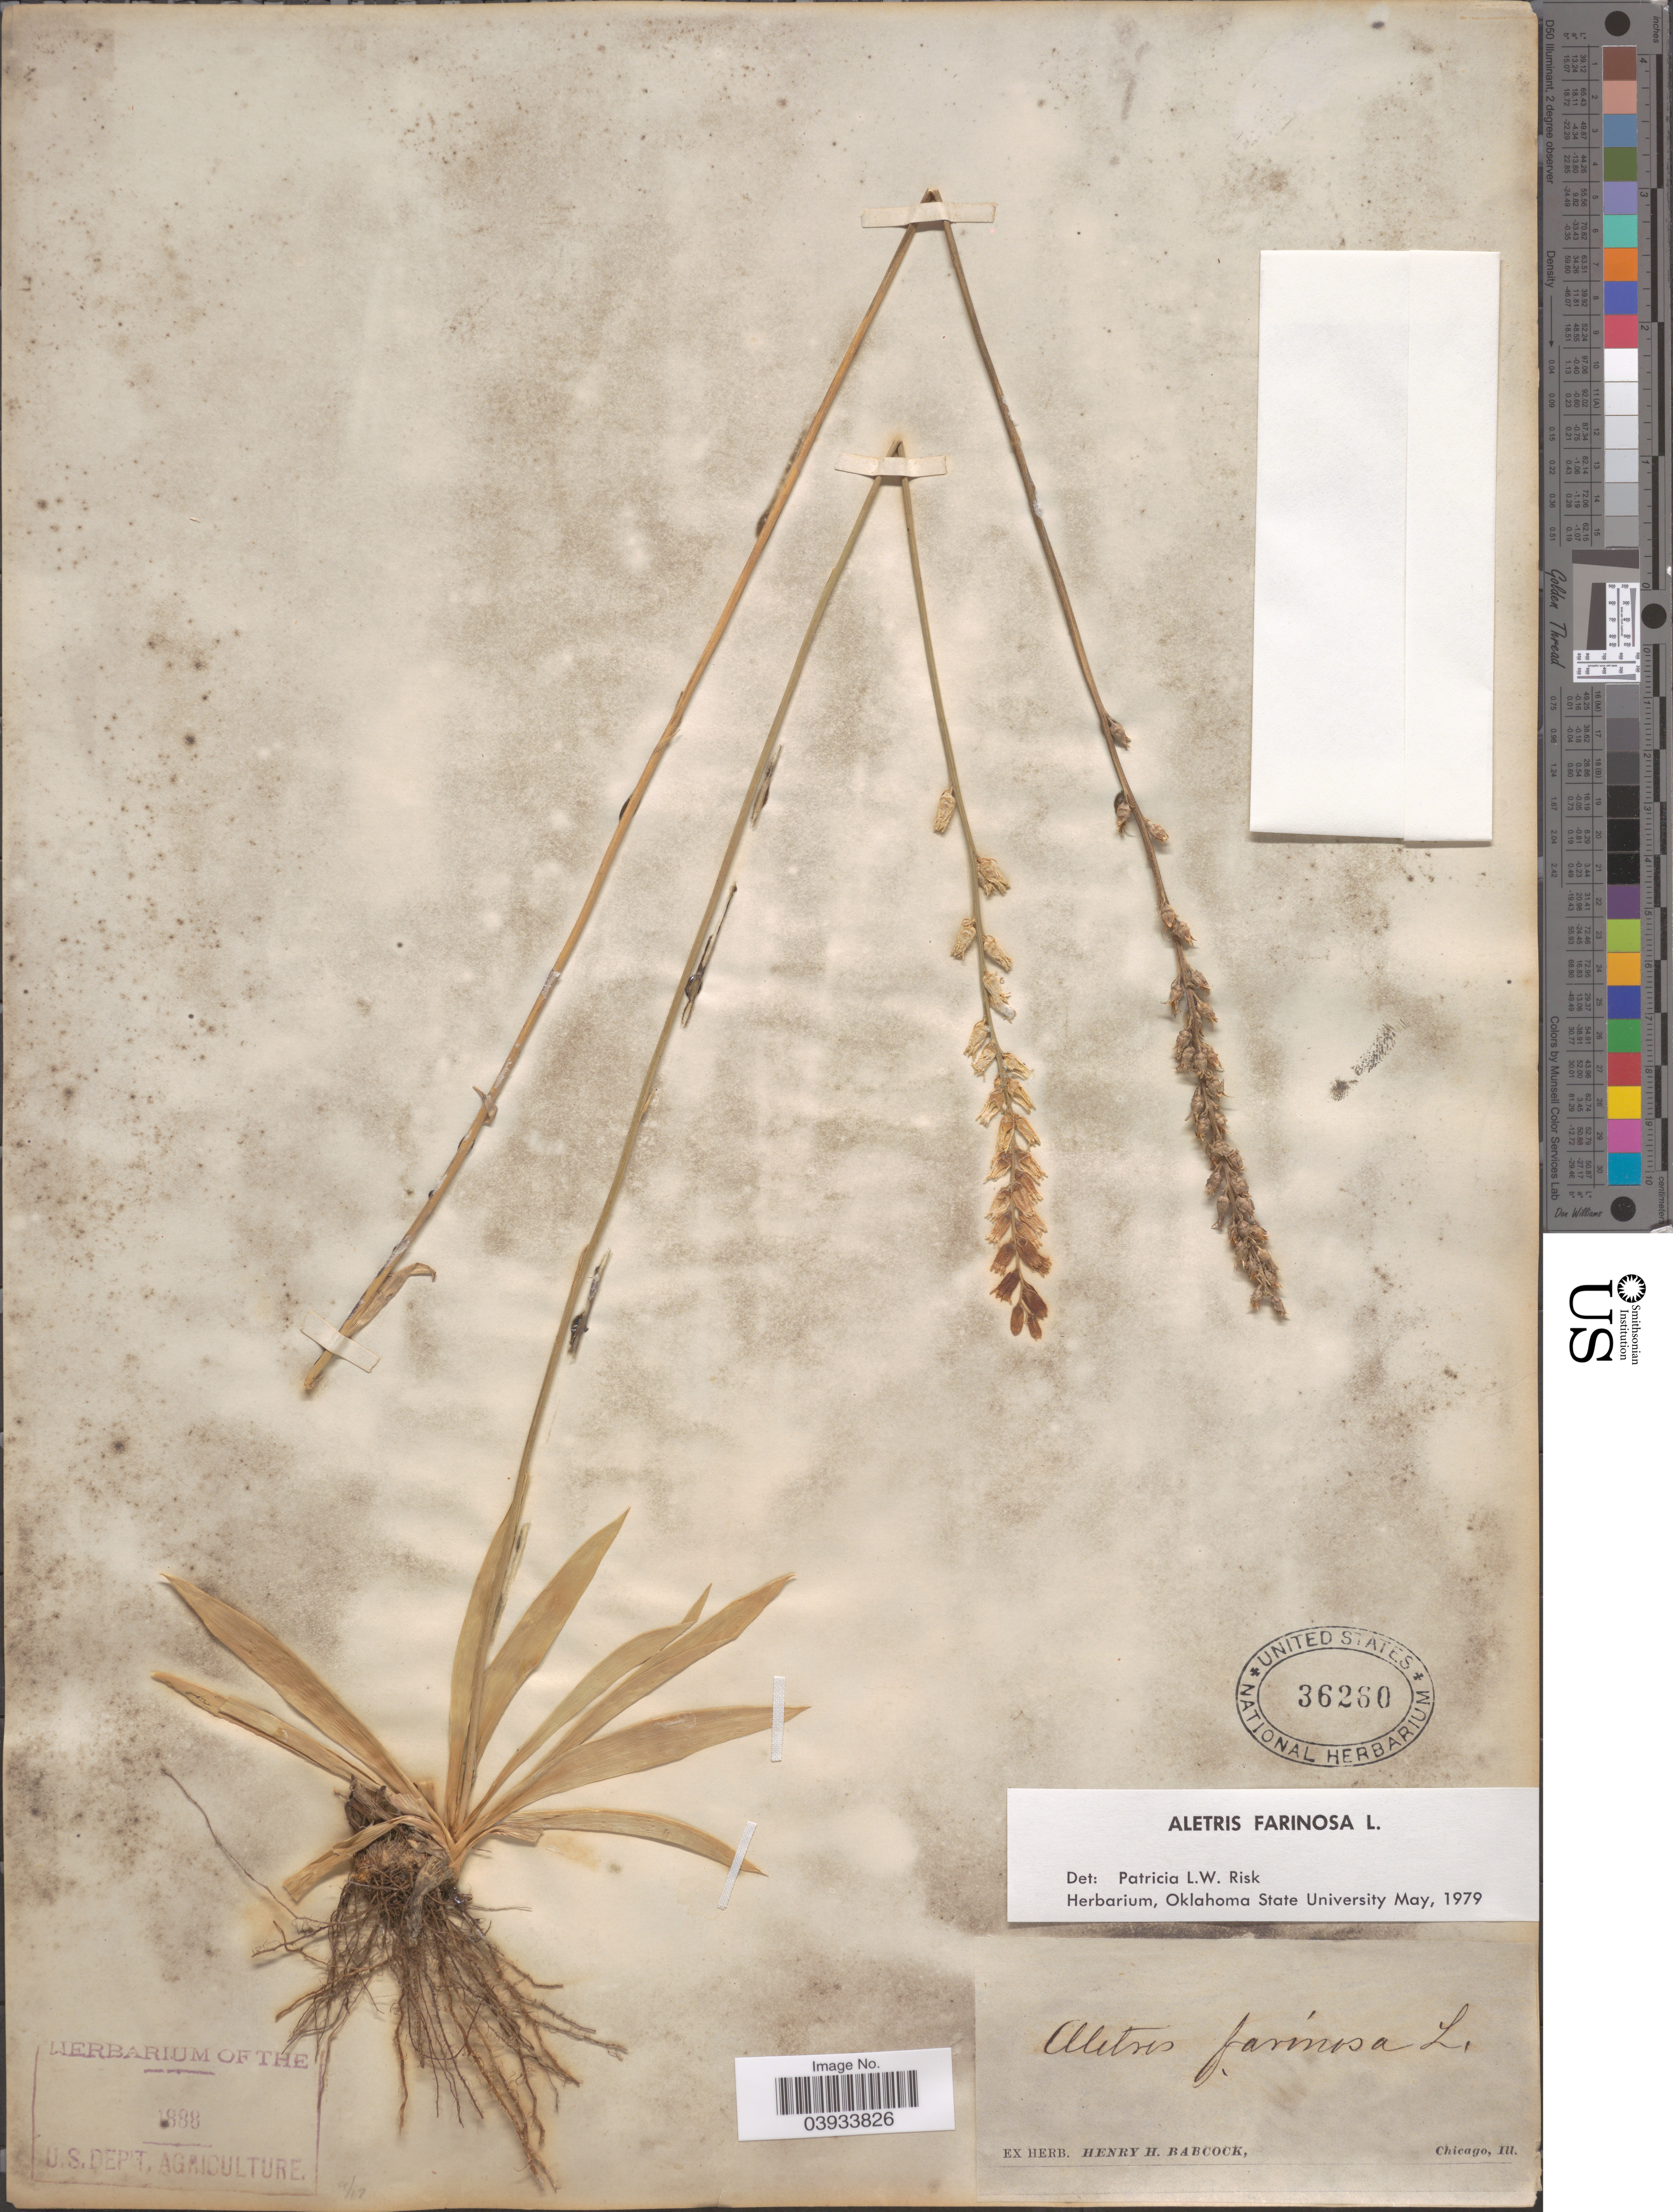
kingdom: Plantae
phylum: Tracheophyta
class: Liliopsida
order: Dioscoreales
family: Nartheciaceae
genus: Aletris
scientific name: Aletris farinosa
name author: L.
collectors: ex herb. Henry Homes Babcock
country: United States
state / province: Illinois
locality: Chicago.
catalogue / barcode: US 36260